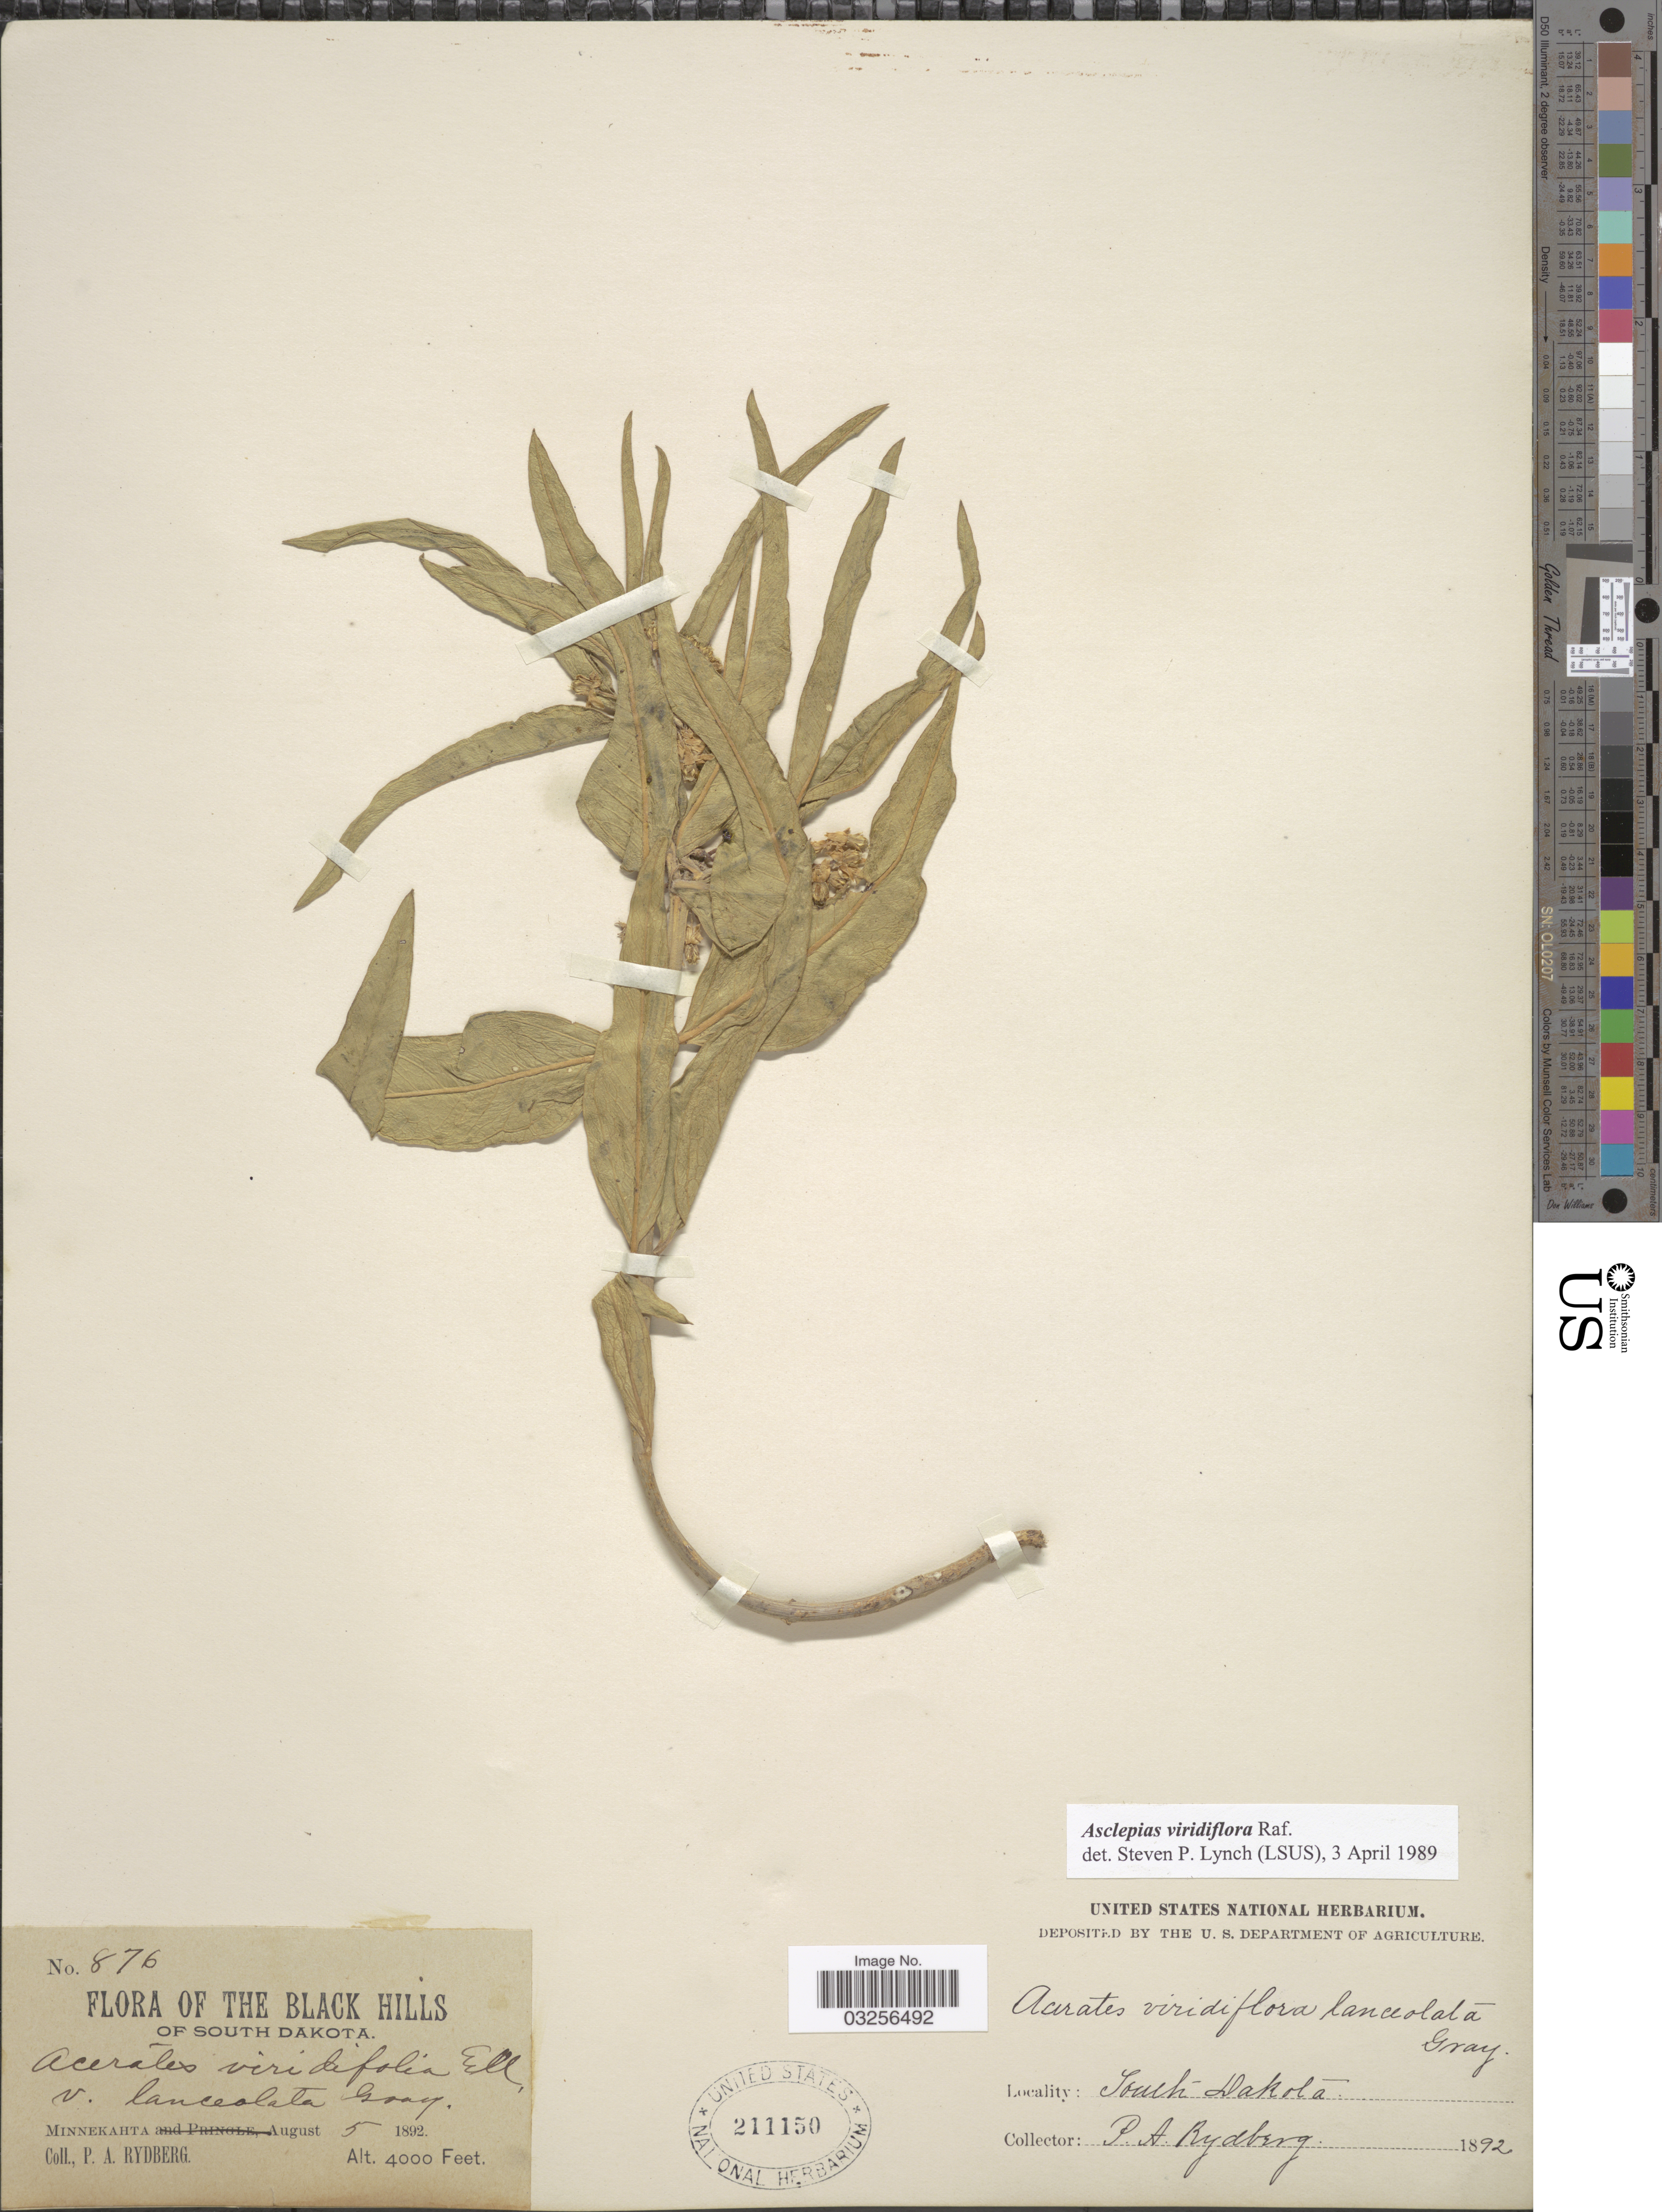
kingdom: Plantae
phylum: Tracheophyta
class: Magnoliopsida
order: Gentianales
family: Apocynaceae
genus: Asclepias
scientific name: Asclepias viridiflora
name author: Raf.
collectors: P. A. Rydberg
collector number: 876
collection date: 1892-08-05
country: United States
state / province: South Dakota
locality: The Black Hills of South Dakota. Minnekahta.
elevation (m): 1219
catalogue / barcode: US 211150